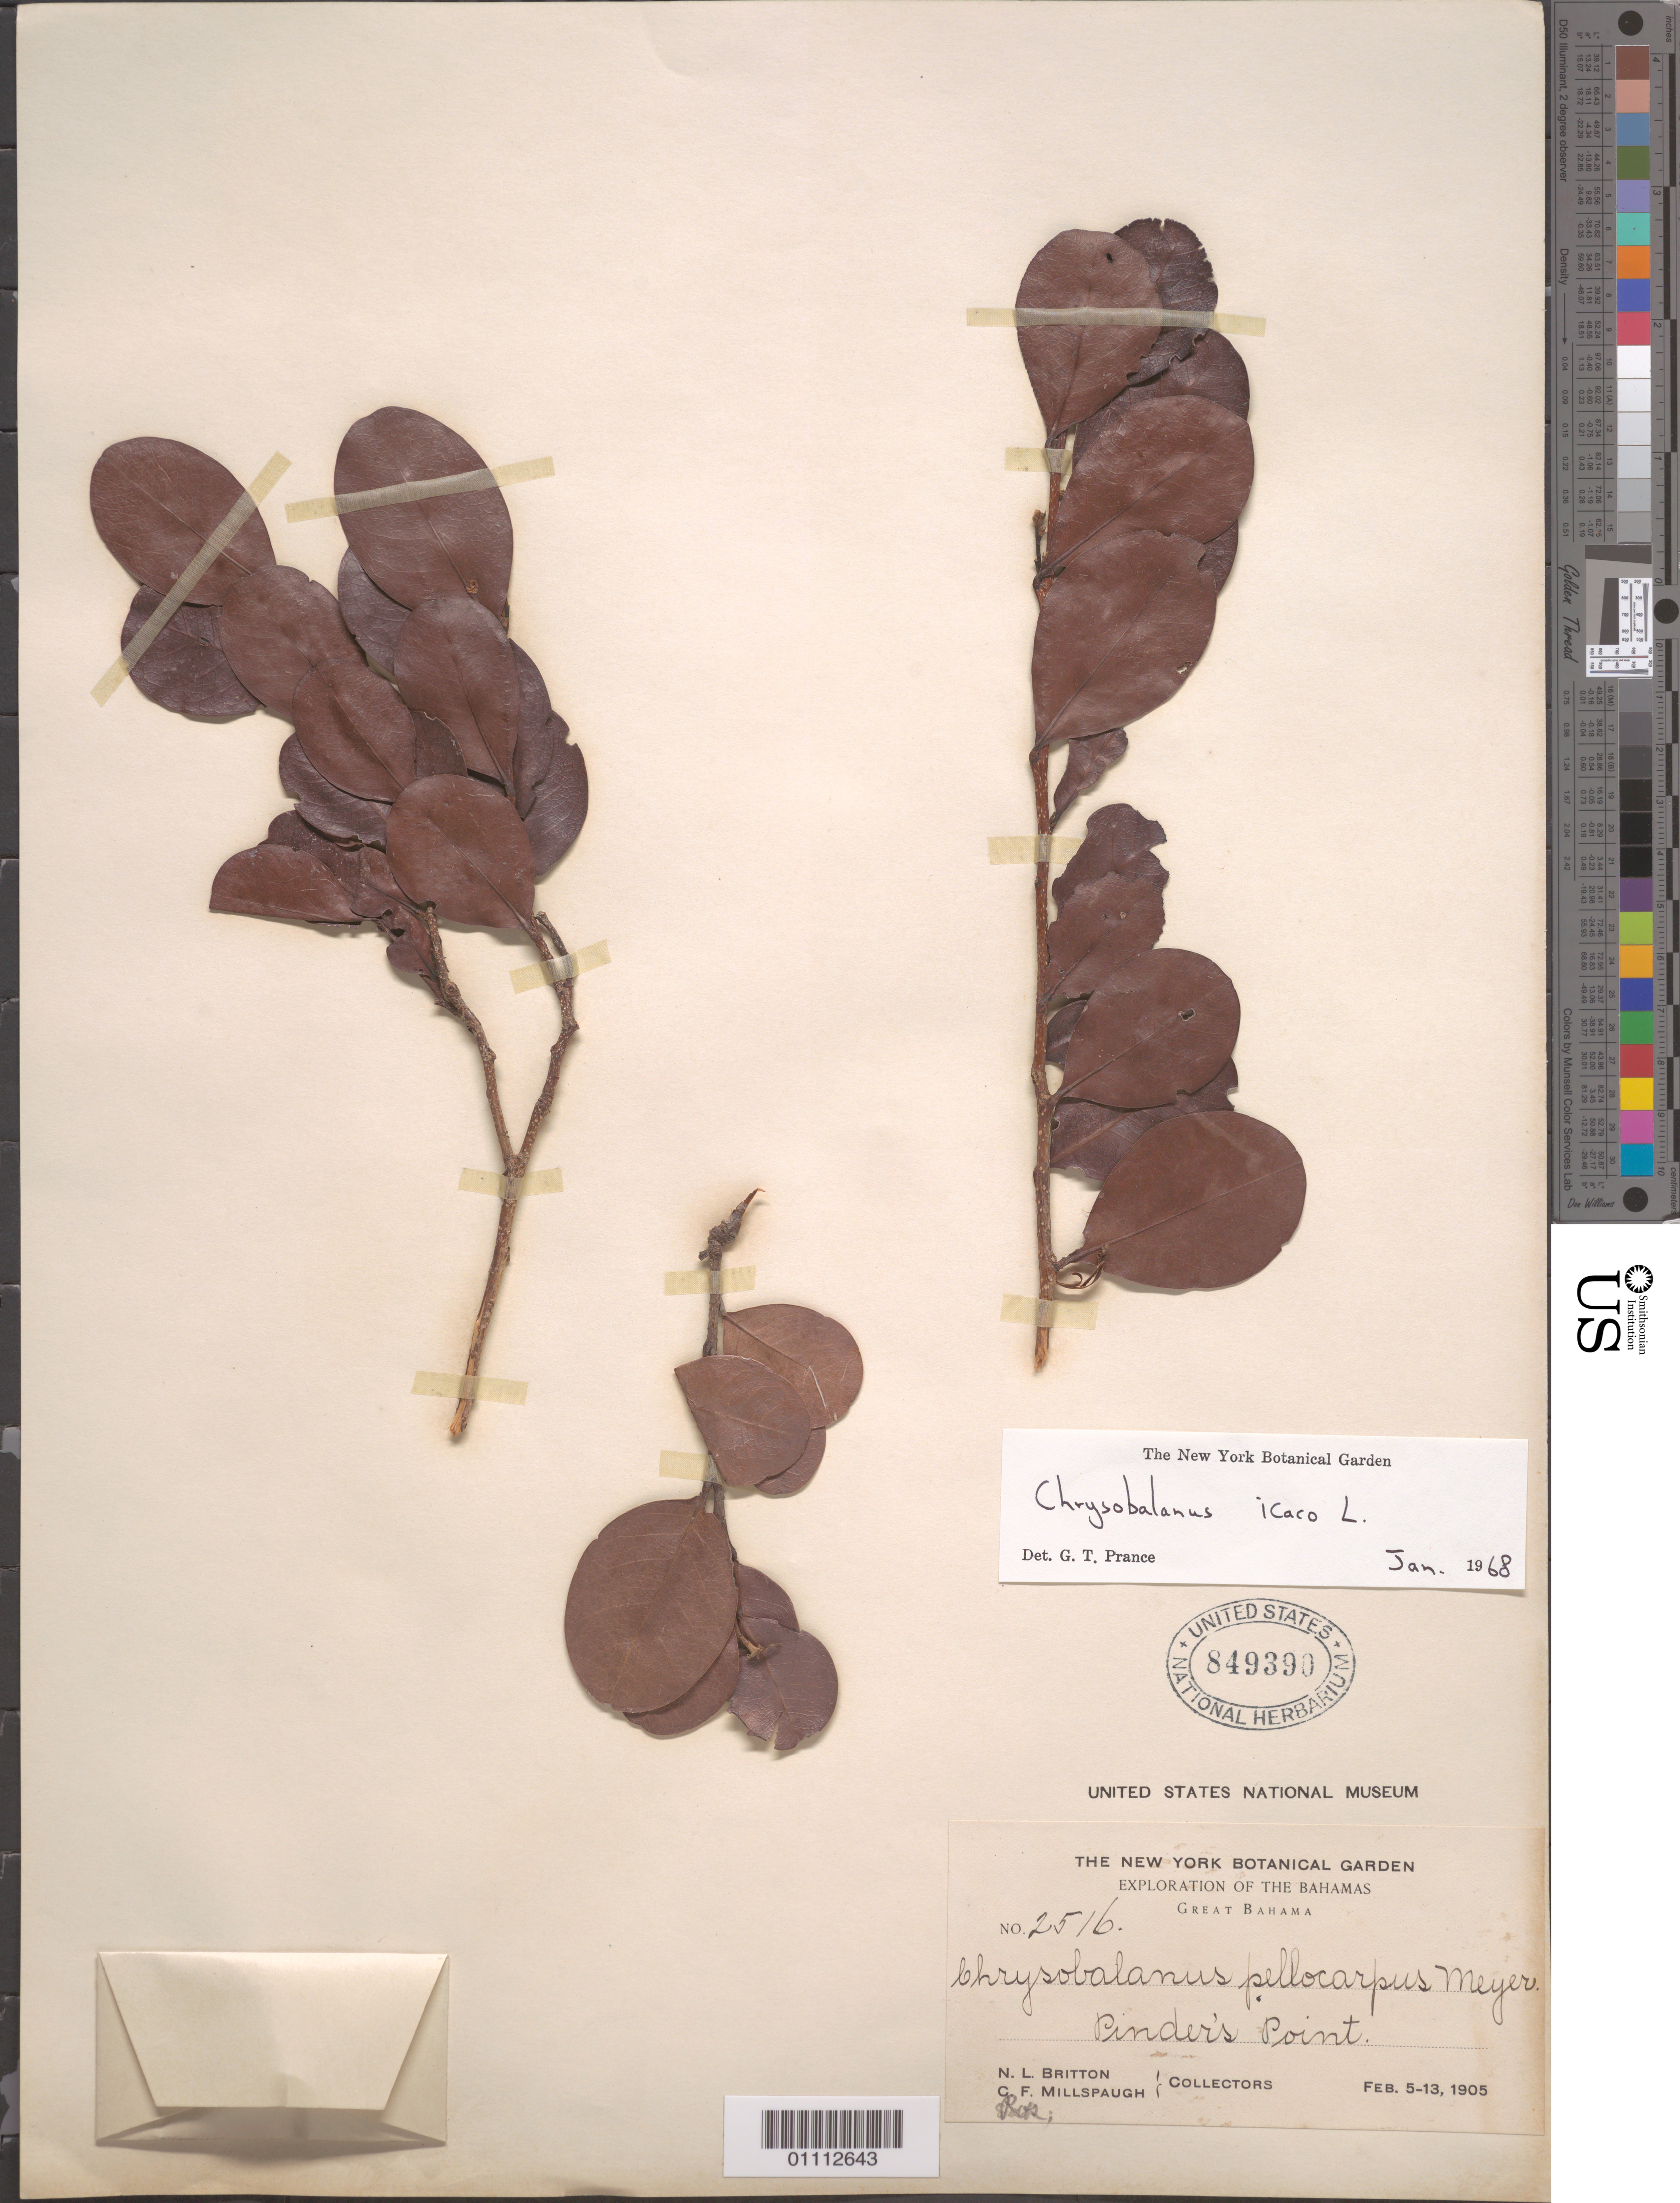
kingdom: Plantae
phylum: Tracheophyta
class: Magnoliopsida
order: Malpighiales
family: Chrysobalanaceae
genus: Chrysobalanus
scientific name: Chrysobalanus icaco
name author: L.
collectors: N. Britton & C. F. Millspaugh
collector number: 2516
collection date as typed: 05 Feb 1905 to 13 Feb 1905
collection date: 1905-02-05/1905-02-13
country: Bahamas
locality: Pinder's Point.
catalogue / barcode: US 849390